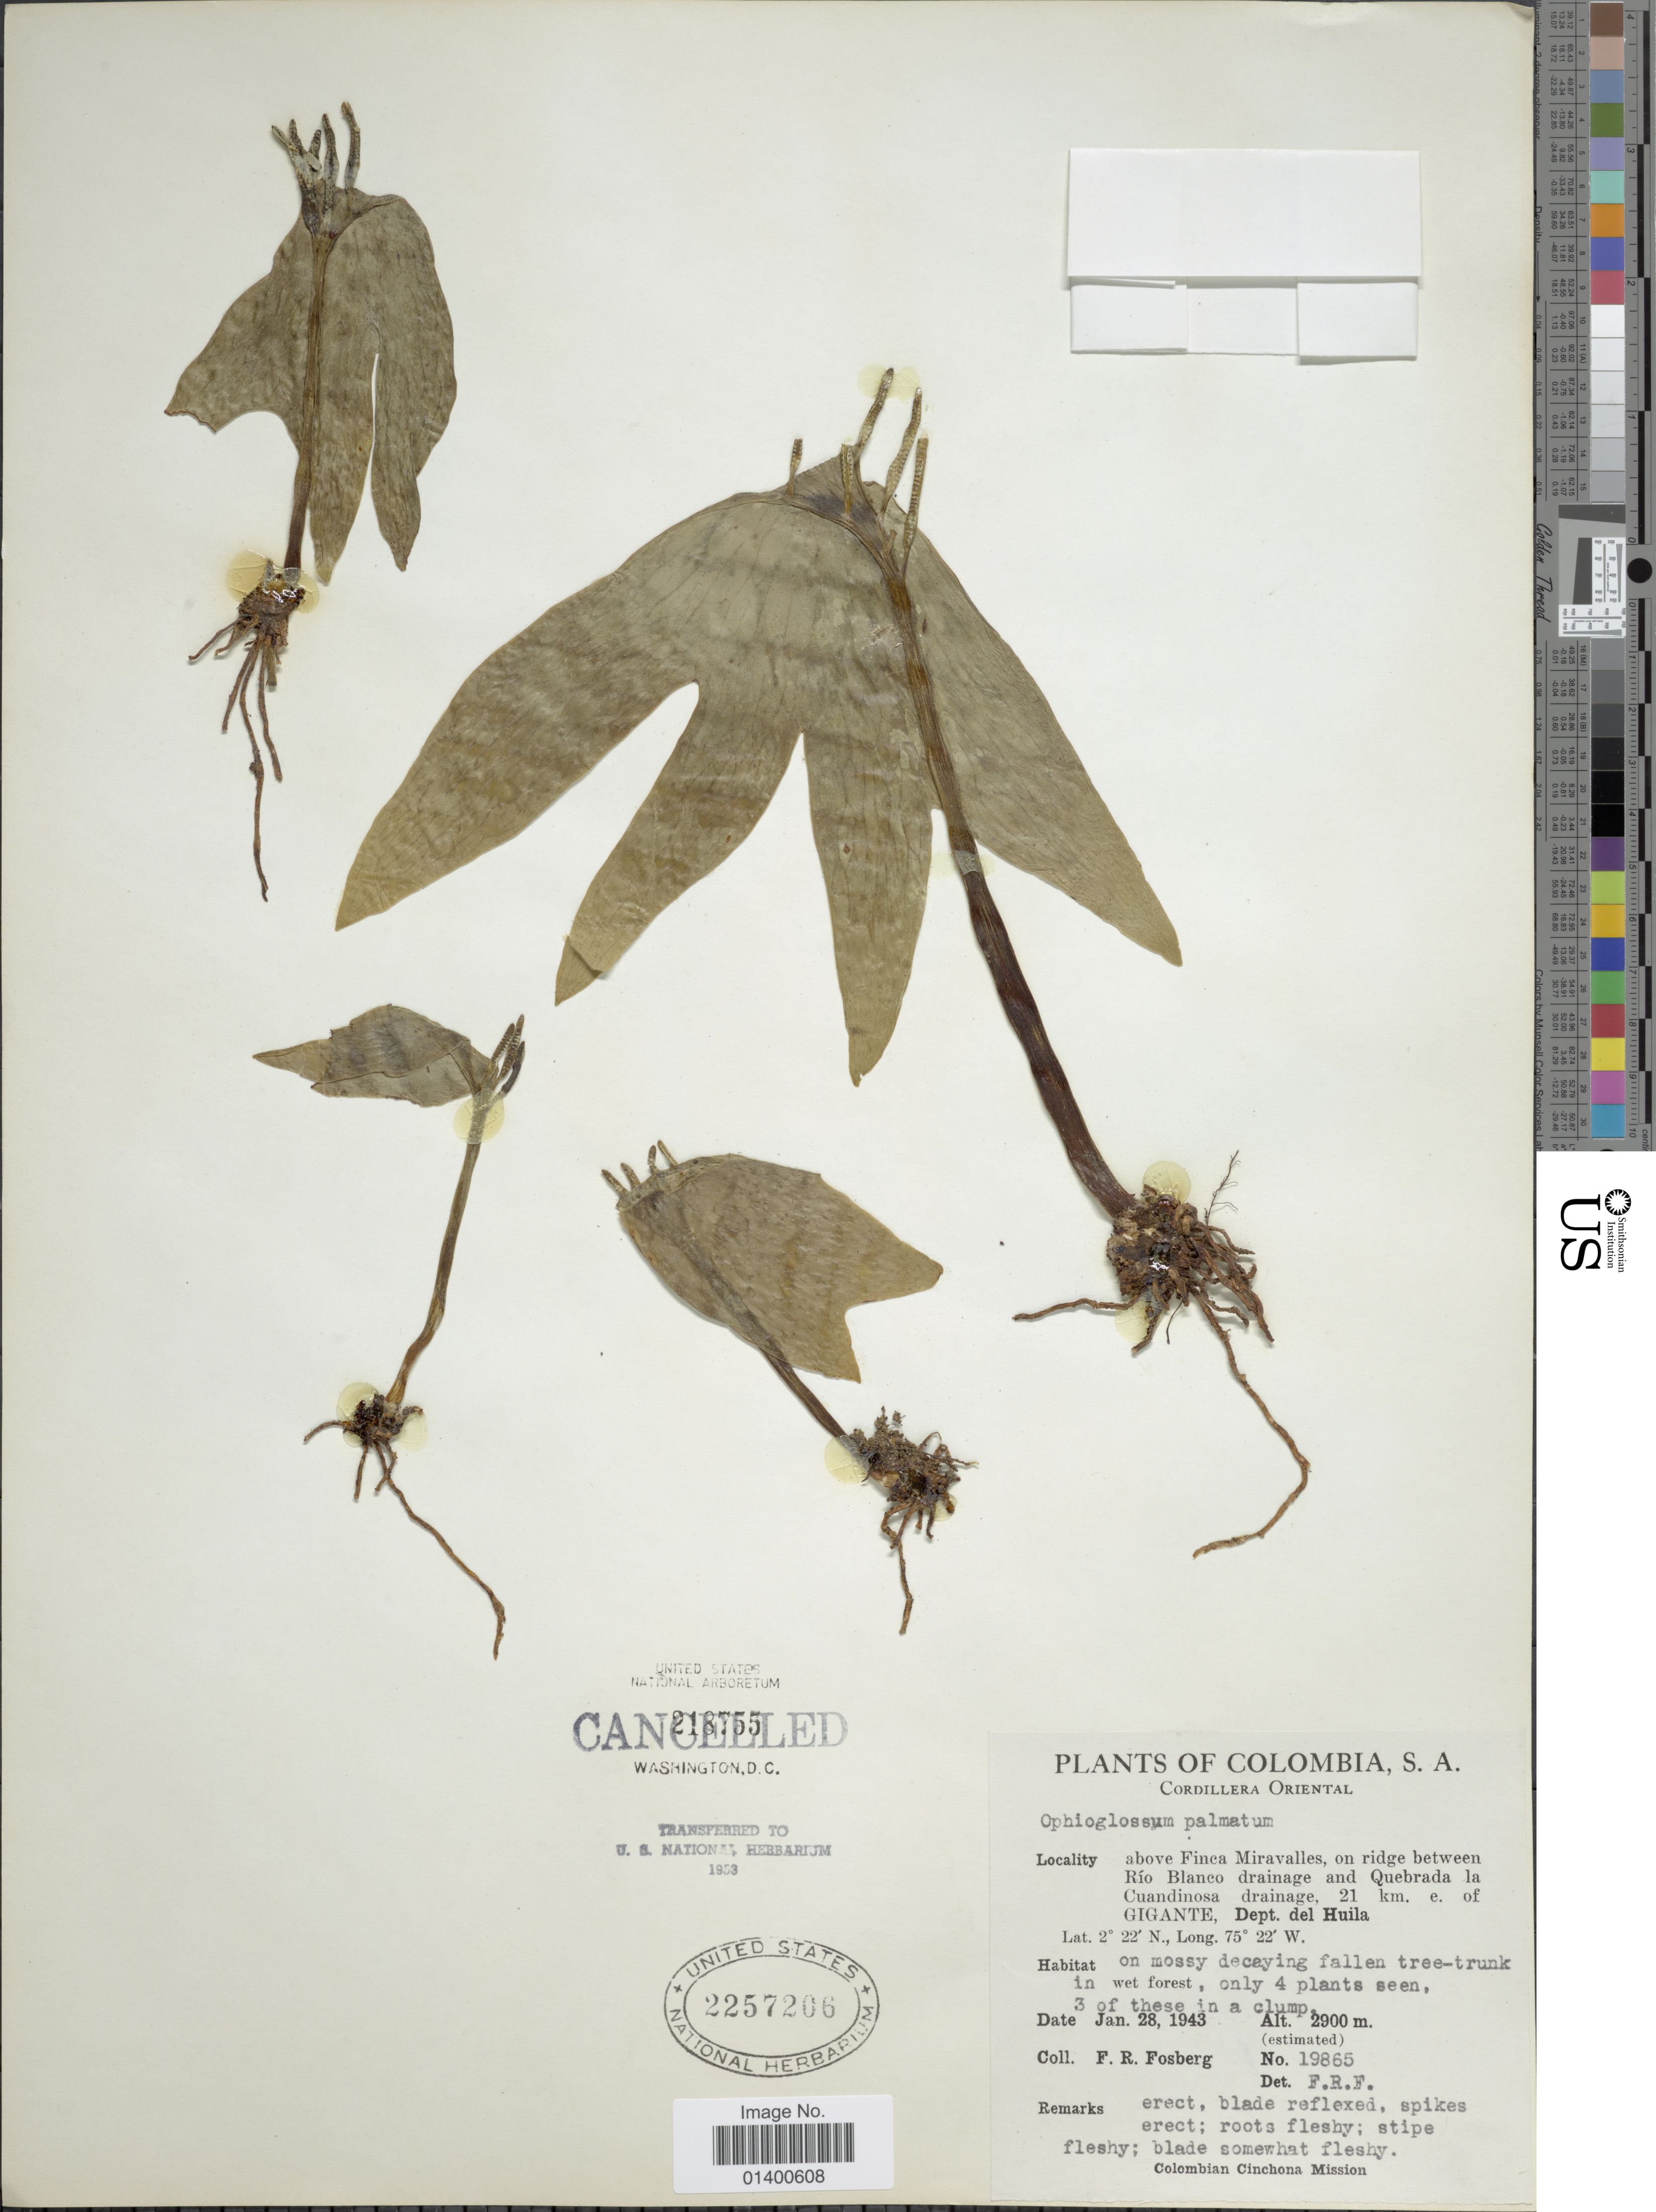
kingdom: Plantae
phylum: Tracheophyta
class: Polypodiopsida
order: Ophioglossales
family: Ophioglossaceae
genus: Cheiroglossa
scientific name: Cheiroglossa palmata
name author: (L.) C. Presl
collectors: F. R. Fosberg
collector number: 19865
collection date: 1943-01-28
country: Colombia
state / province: Huila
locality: Cordillera Oriental, above Finca Miravalles, on ridge between Rio Blanco drainage and Quebrada la Cuadinosa drainage, 21 km e. of Gigante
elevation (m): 2900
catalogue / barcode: US 2257206